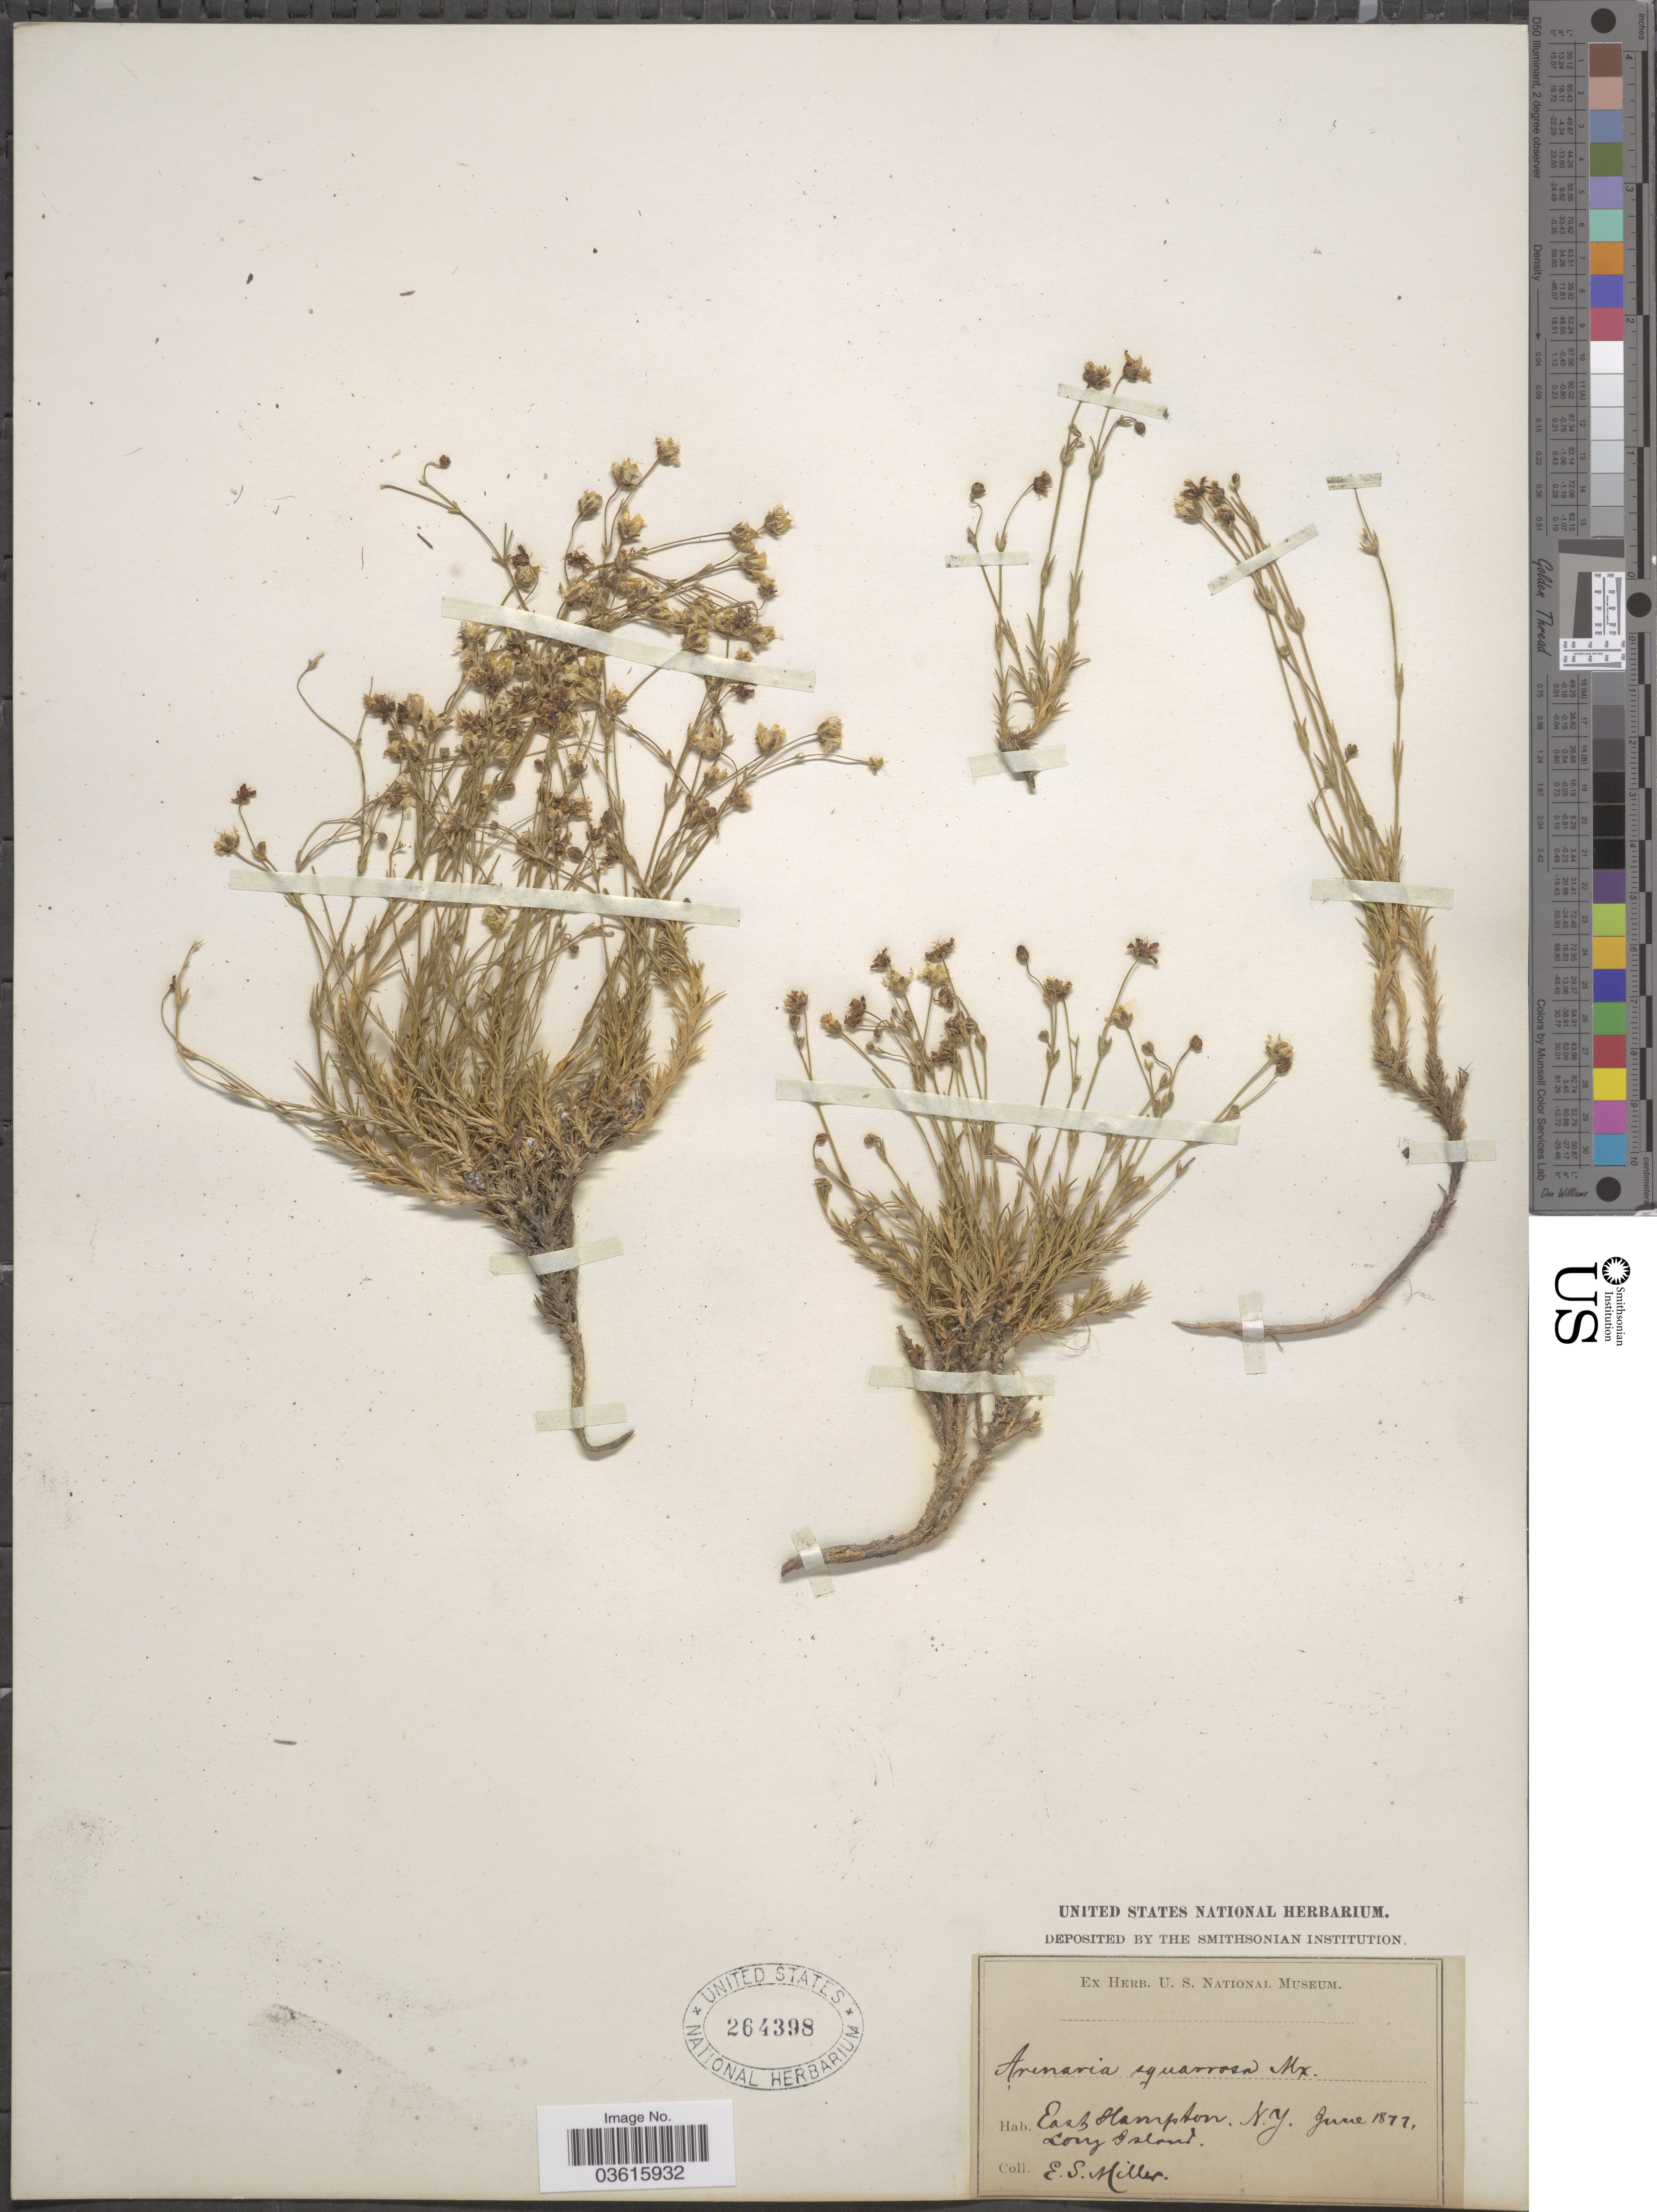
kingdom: Plantae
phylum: Tracheophyta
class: Magnoliopsida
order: Caryophyllales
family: Caryophyllaceae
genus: Minuartia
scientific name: Minuartia caroliniana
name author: (Walter) Mattf.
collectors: E. S. Miller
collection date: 1877-06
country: United States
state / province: New York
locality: East Hampton. Lory Island.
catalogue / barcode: US 264398